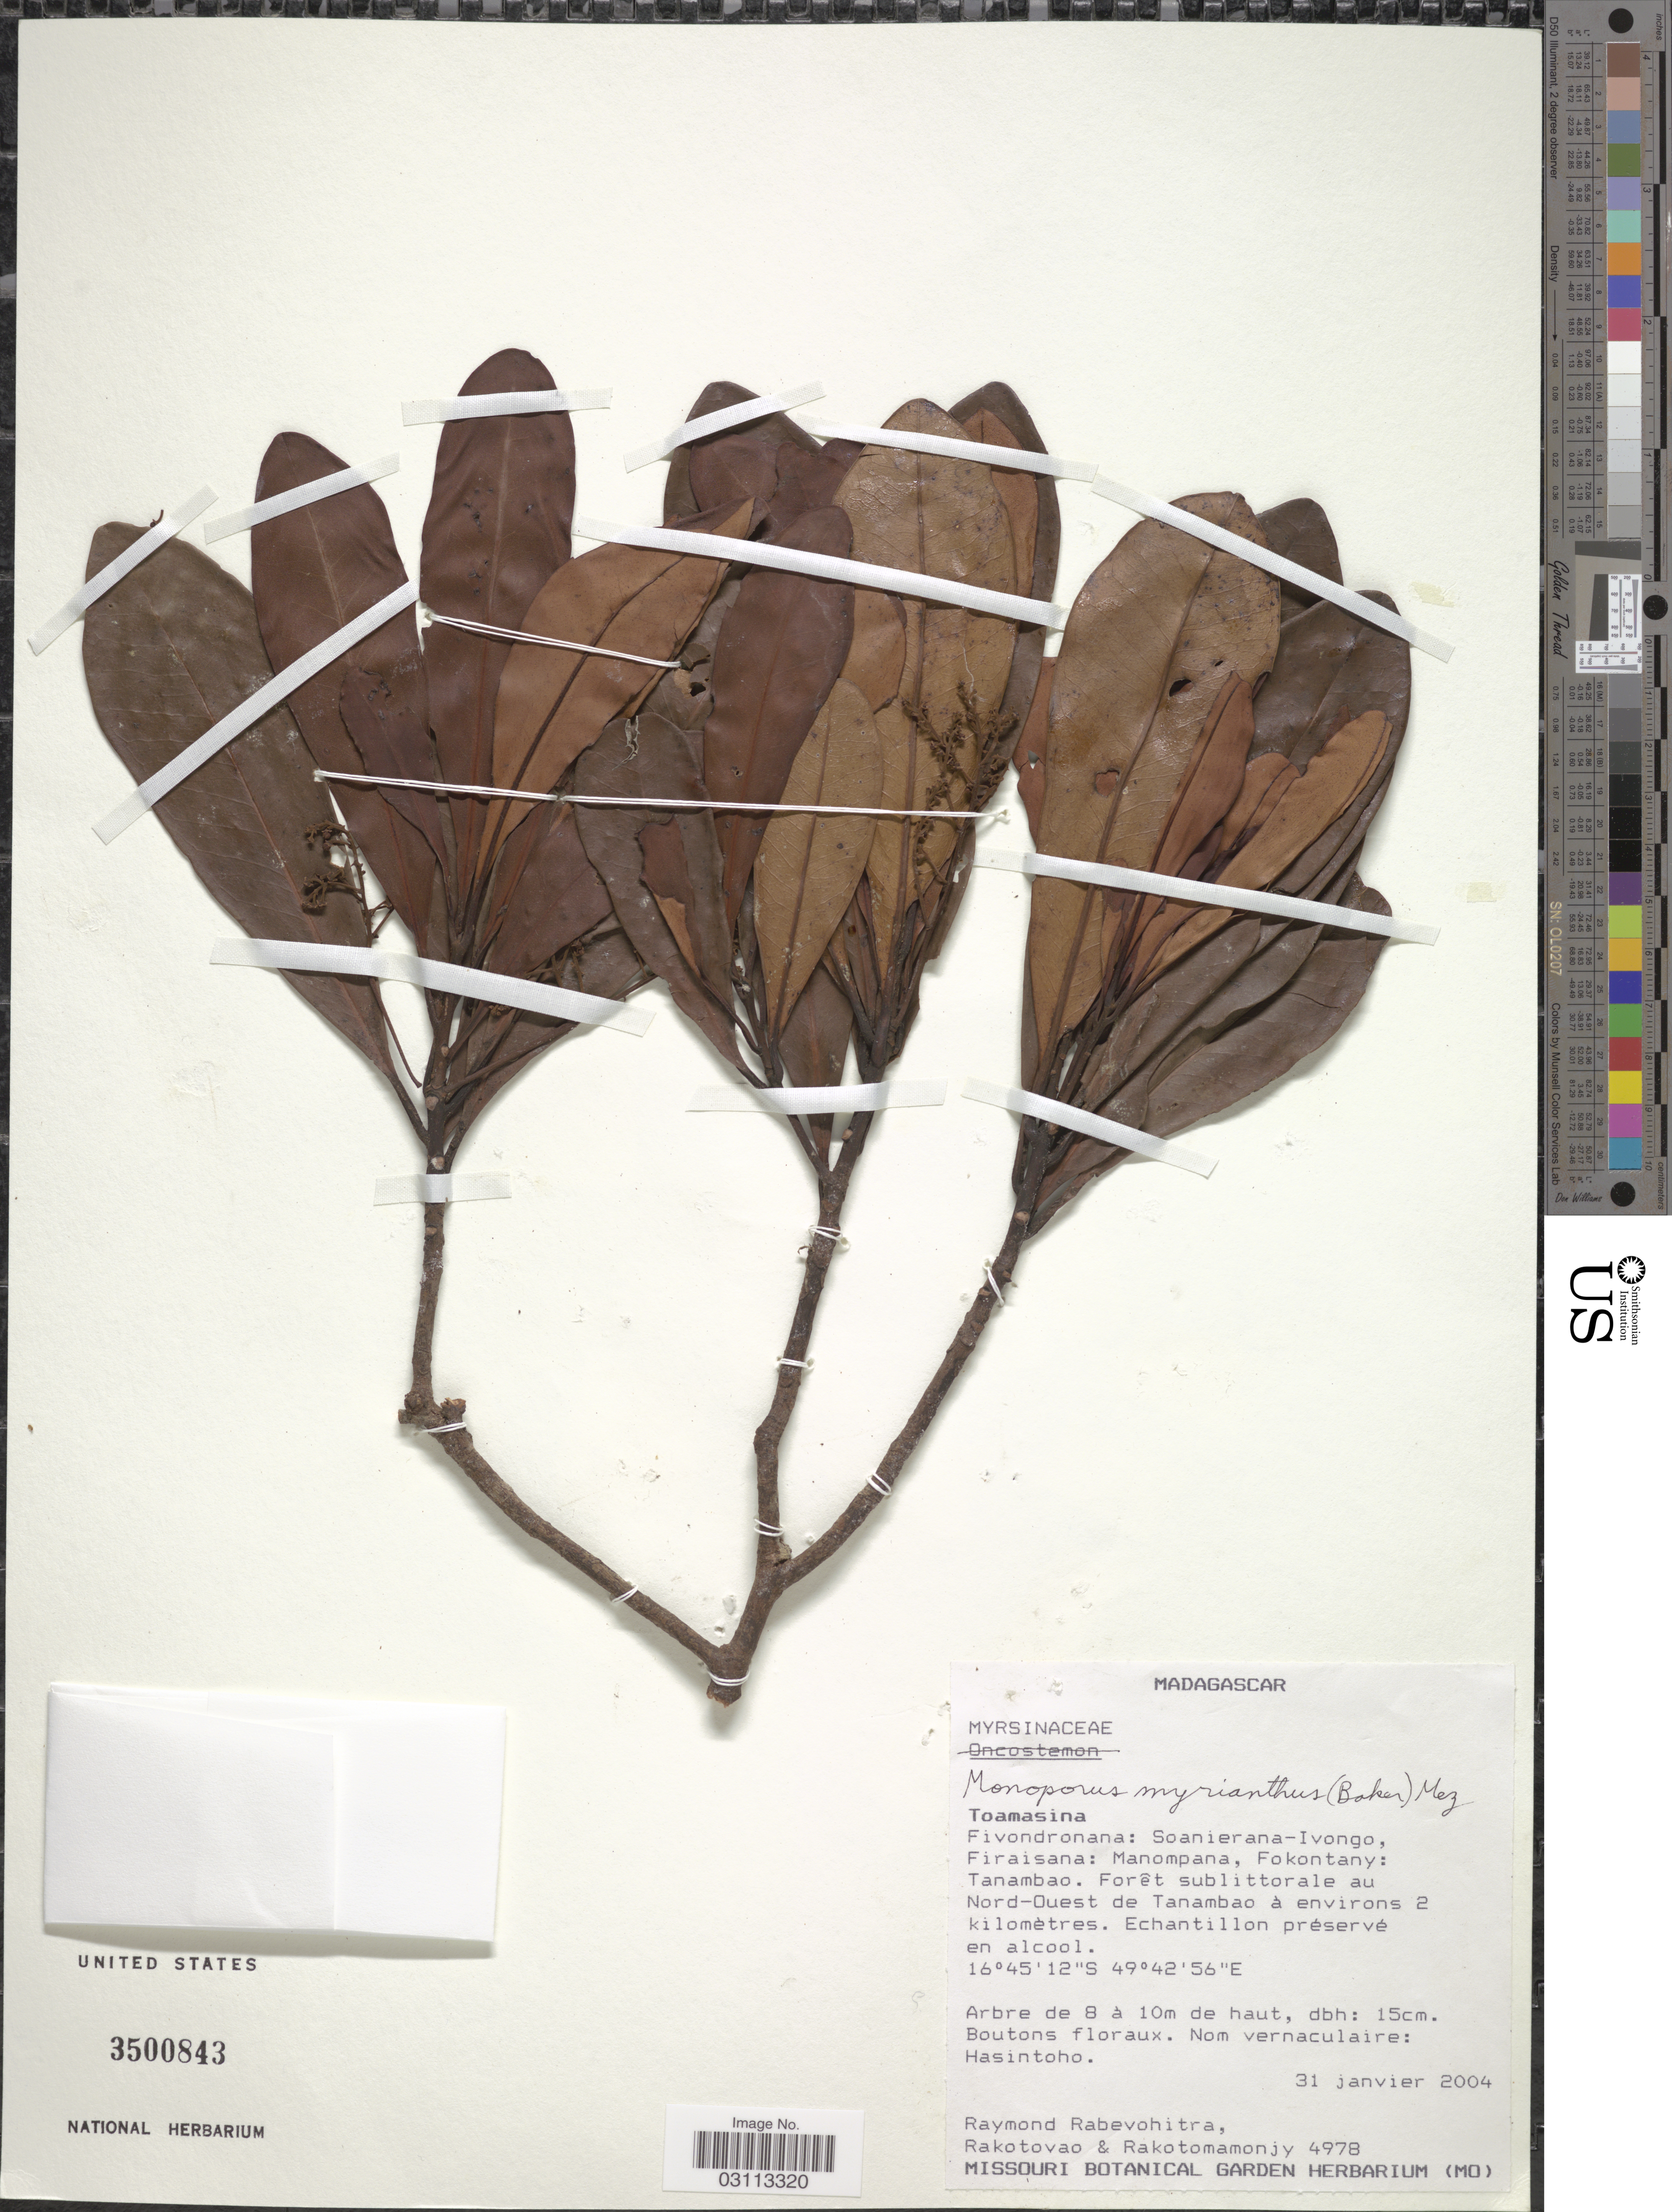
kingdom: Plantae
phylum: Tracheophyta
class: Magnoliopsida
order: Ericales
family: Primulaceae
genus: Monoporus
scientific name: Monoporus myrianthus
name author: (Baker) Mez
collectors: R. Rabevohitra, -. Rakotovao & Rakotomamonjy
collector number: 4978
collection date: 2004-01-31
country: Madagascar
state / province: Analanjirofo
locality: Fivondronana: Soanierana-Ivongo, Firaisana: Manompana, Fokontany: Tanambao. Forêt sublittorale au Nord-Ouest de Tanambao à environs 2 kilomètres.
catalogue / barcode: US 3500843